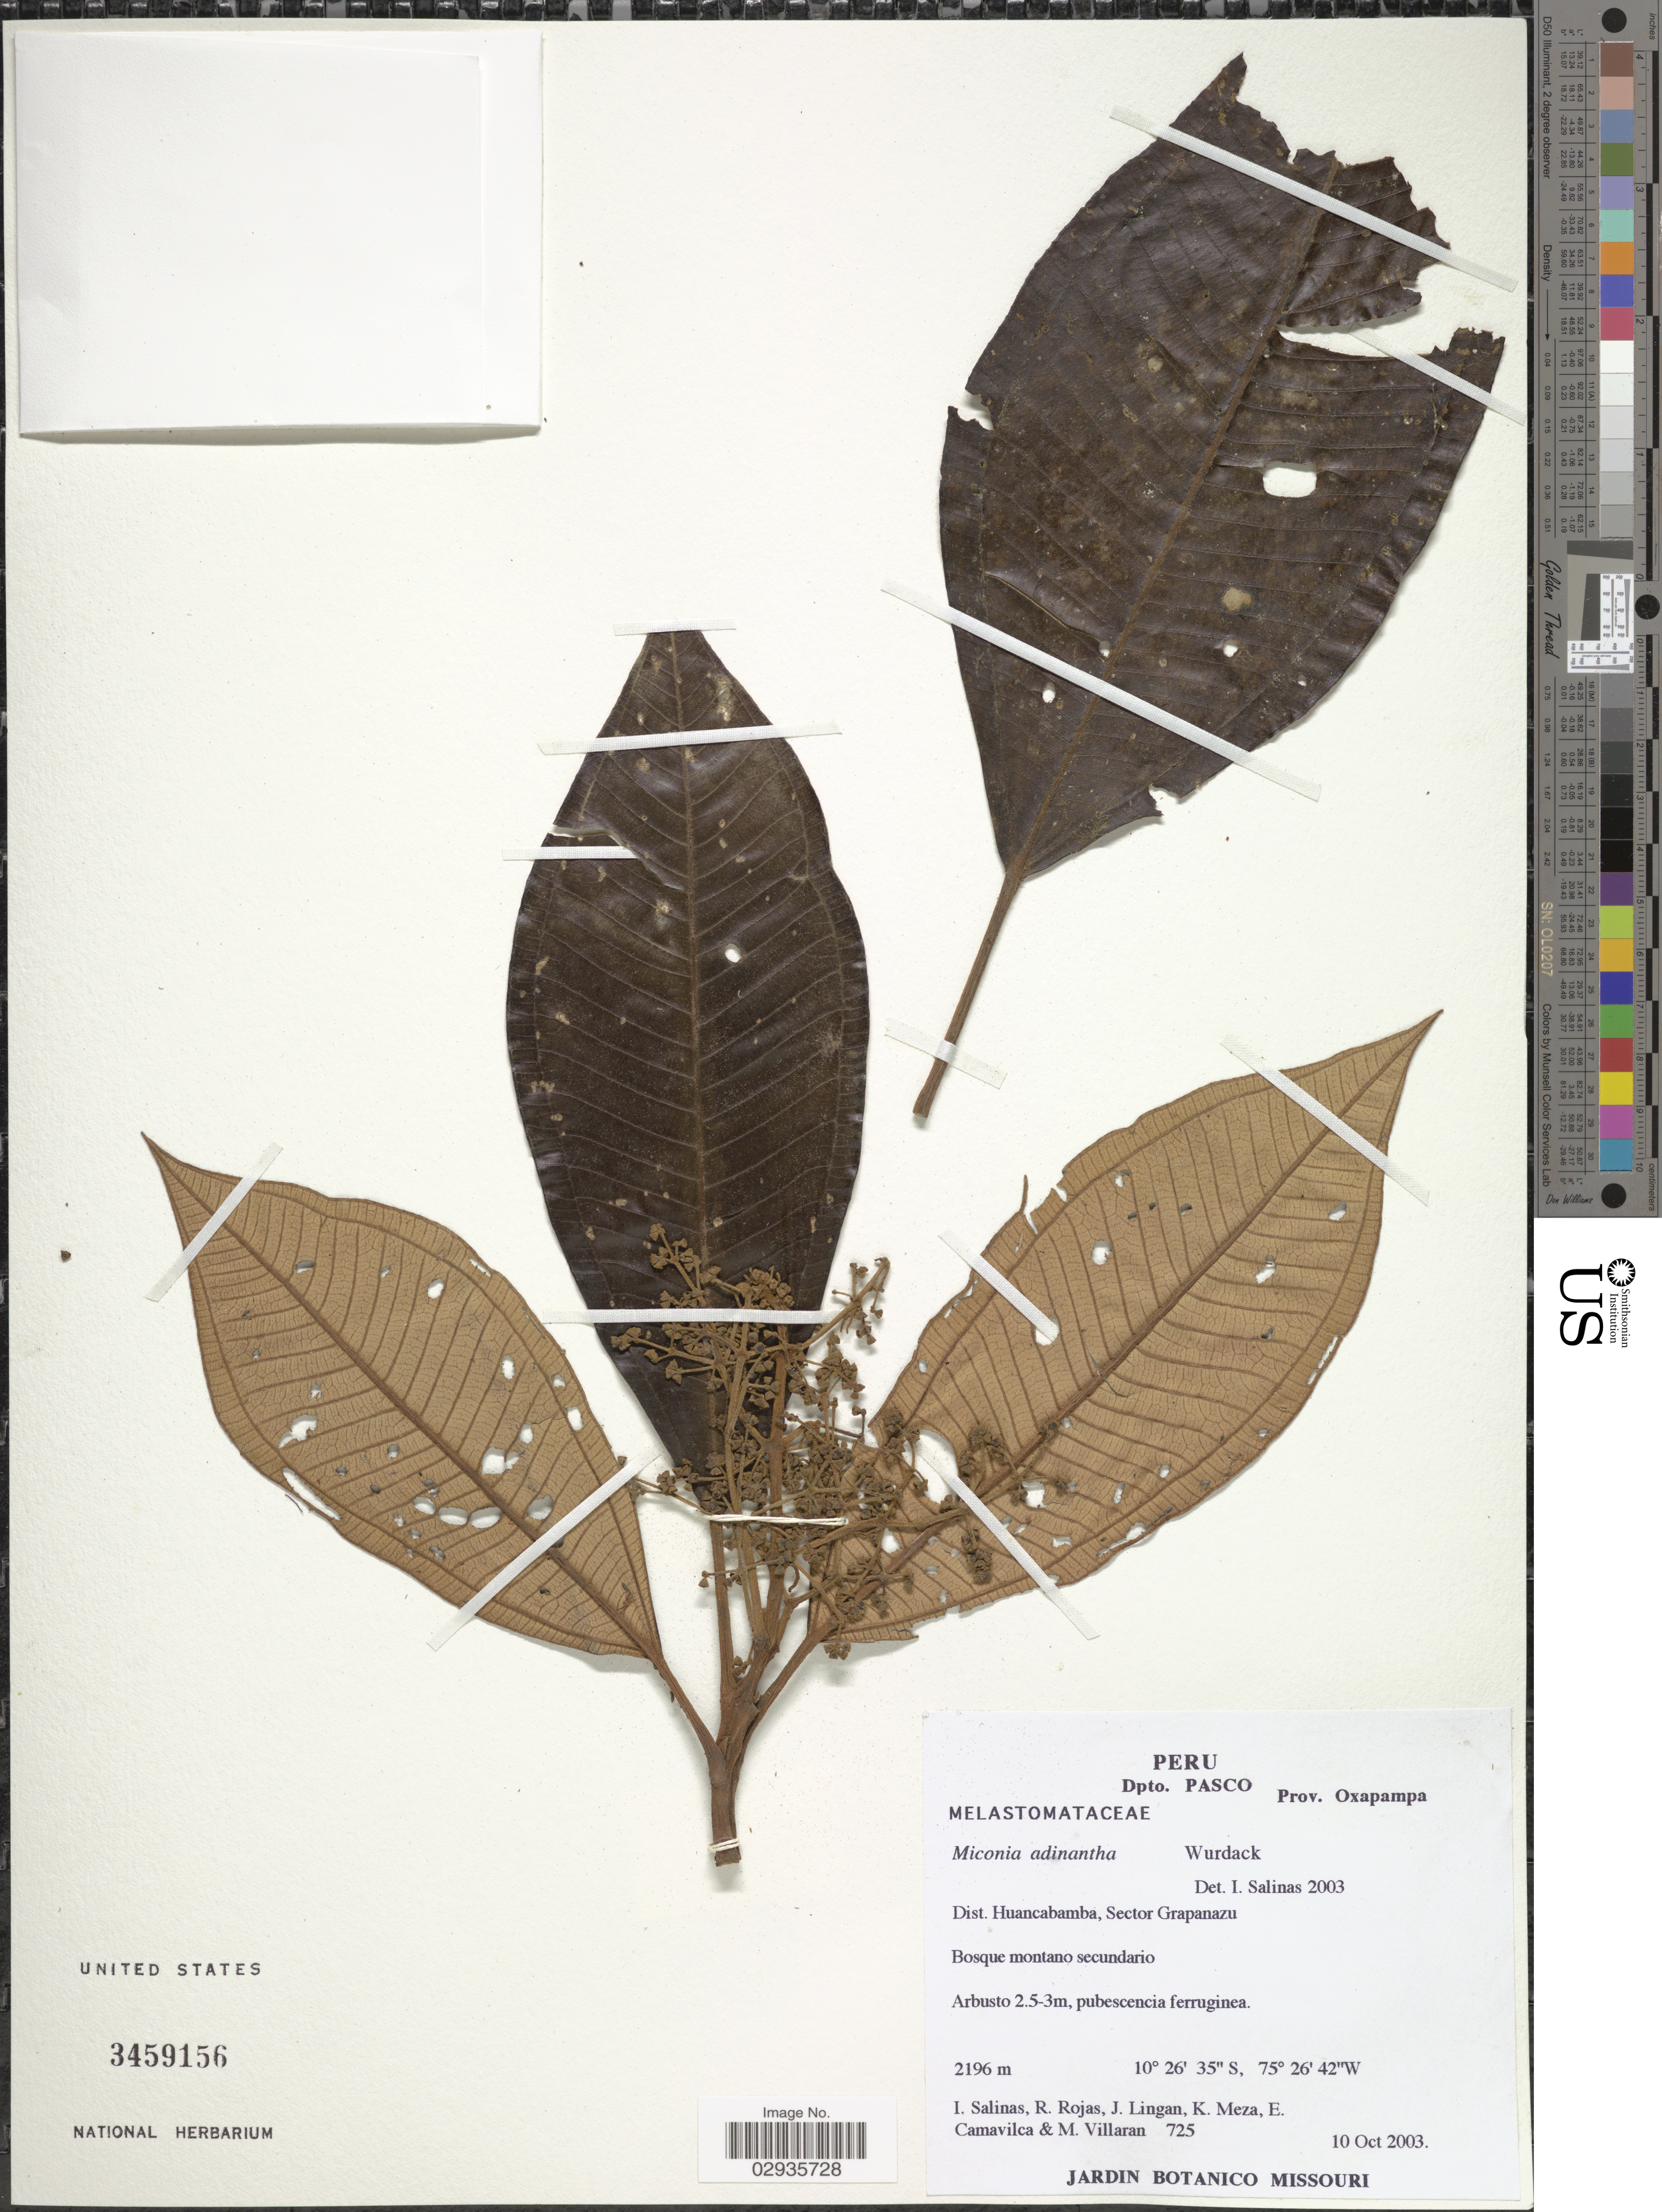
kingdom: Plantae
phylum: Tracheophyta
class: Magnoliopsida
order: Myrtales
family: Melastomataceae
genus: Miconia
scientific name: Miconia adinantha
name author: Wurdack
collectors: I. Salinas, R. Rojas, J. Lingan, K. Meza & et al.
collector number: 725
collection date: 2003-10-10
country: Peru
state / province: Pasco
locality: Dpto. Pasco. Prov. Oxapampa. Dist. Huancabamba, Sector Grapanazu.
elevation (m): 2196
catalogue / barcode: US 3459156